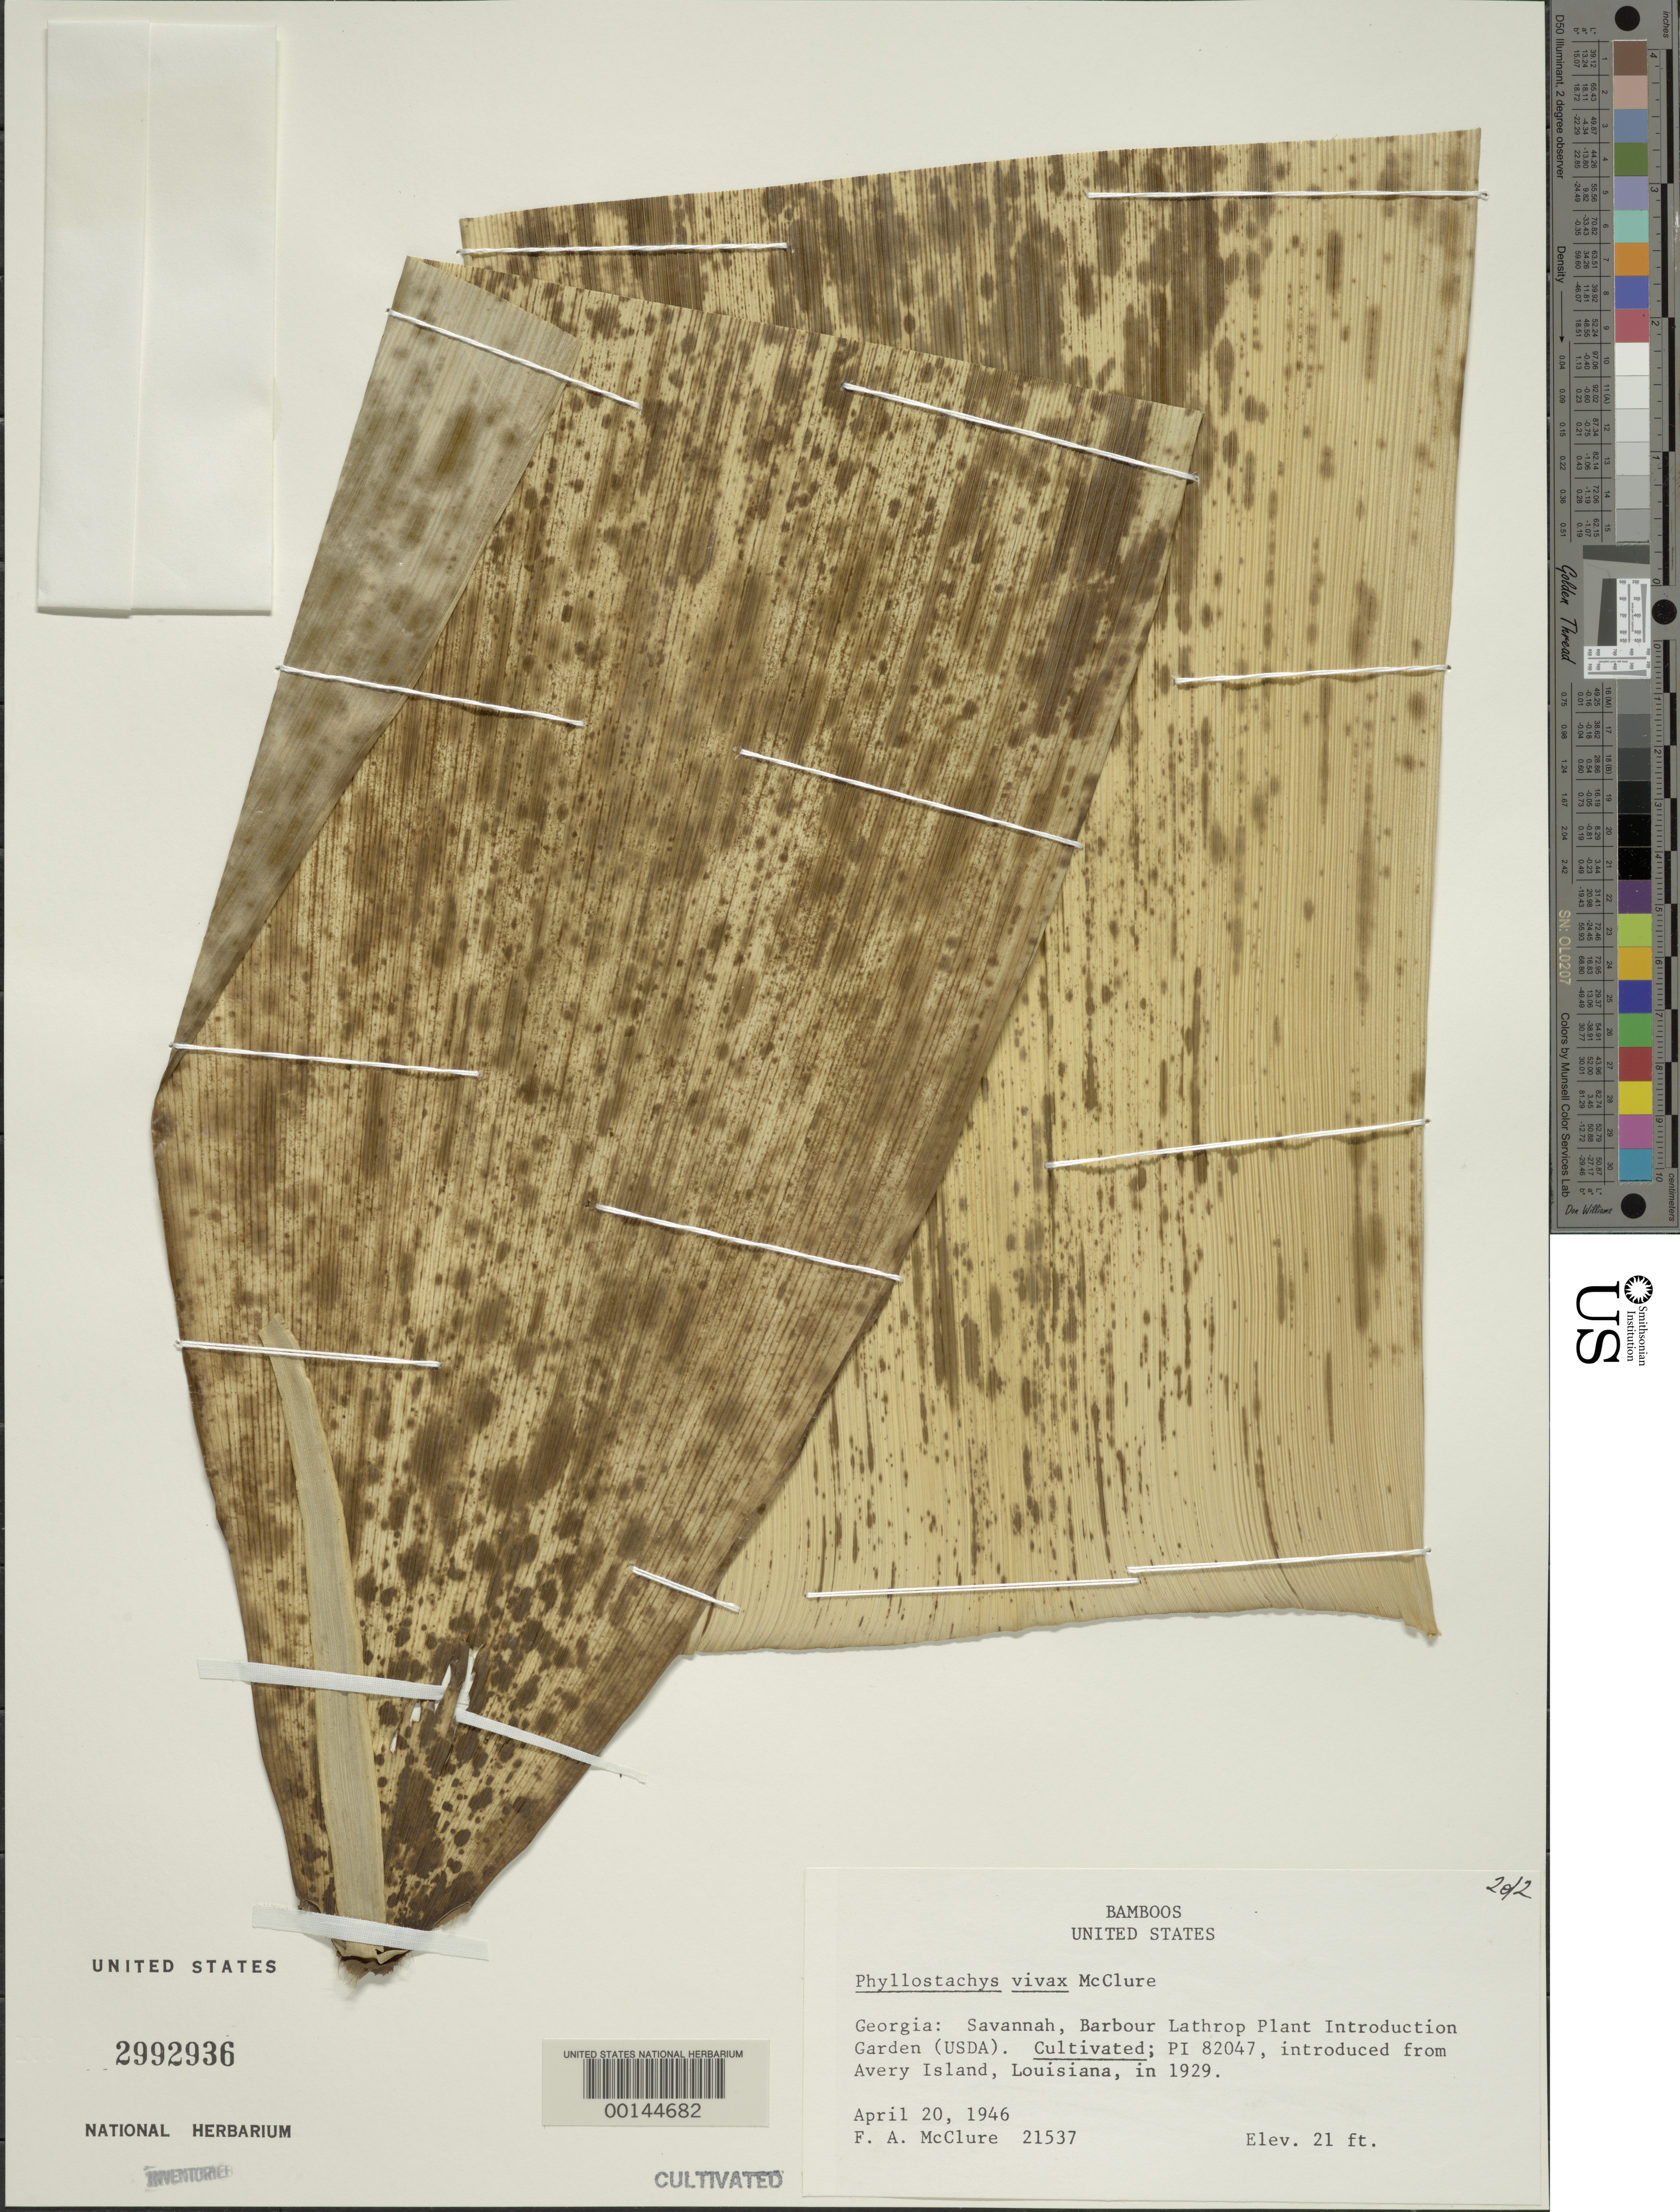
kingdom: Plantae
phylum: Tracheophyta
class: Liliopsida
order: Poales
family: Poaceae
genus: Phyllostachys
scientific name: Phyllostachys vivax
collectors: F. A. McClure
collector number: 21537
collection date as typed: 20 Apr 1946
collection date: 1946-04-20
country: United States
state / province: Georgia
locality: Savannah, barbour lathrop p.i. garden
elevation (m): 6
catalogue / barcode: US 2992936